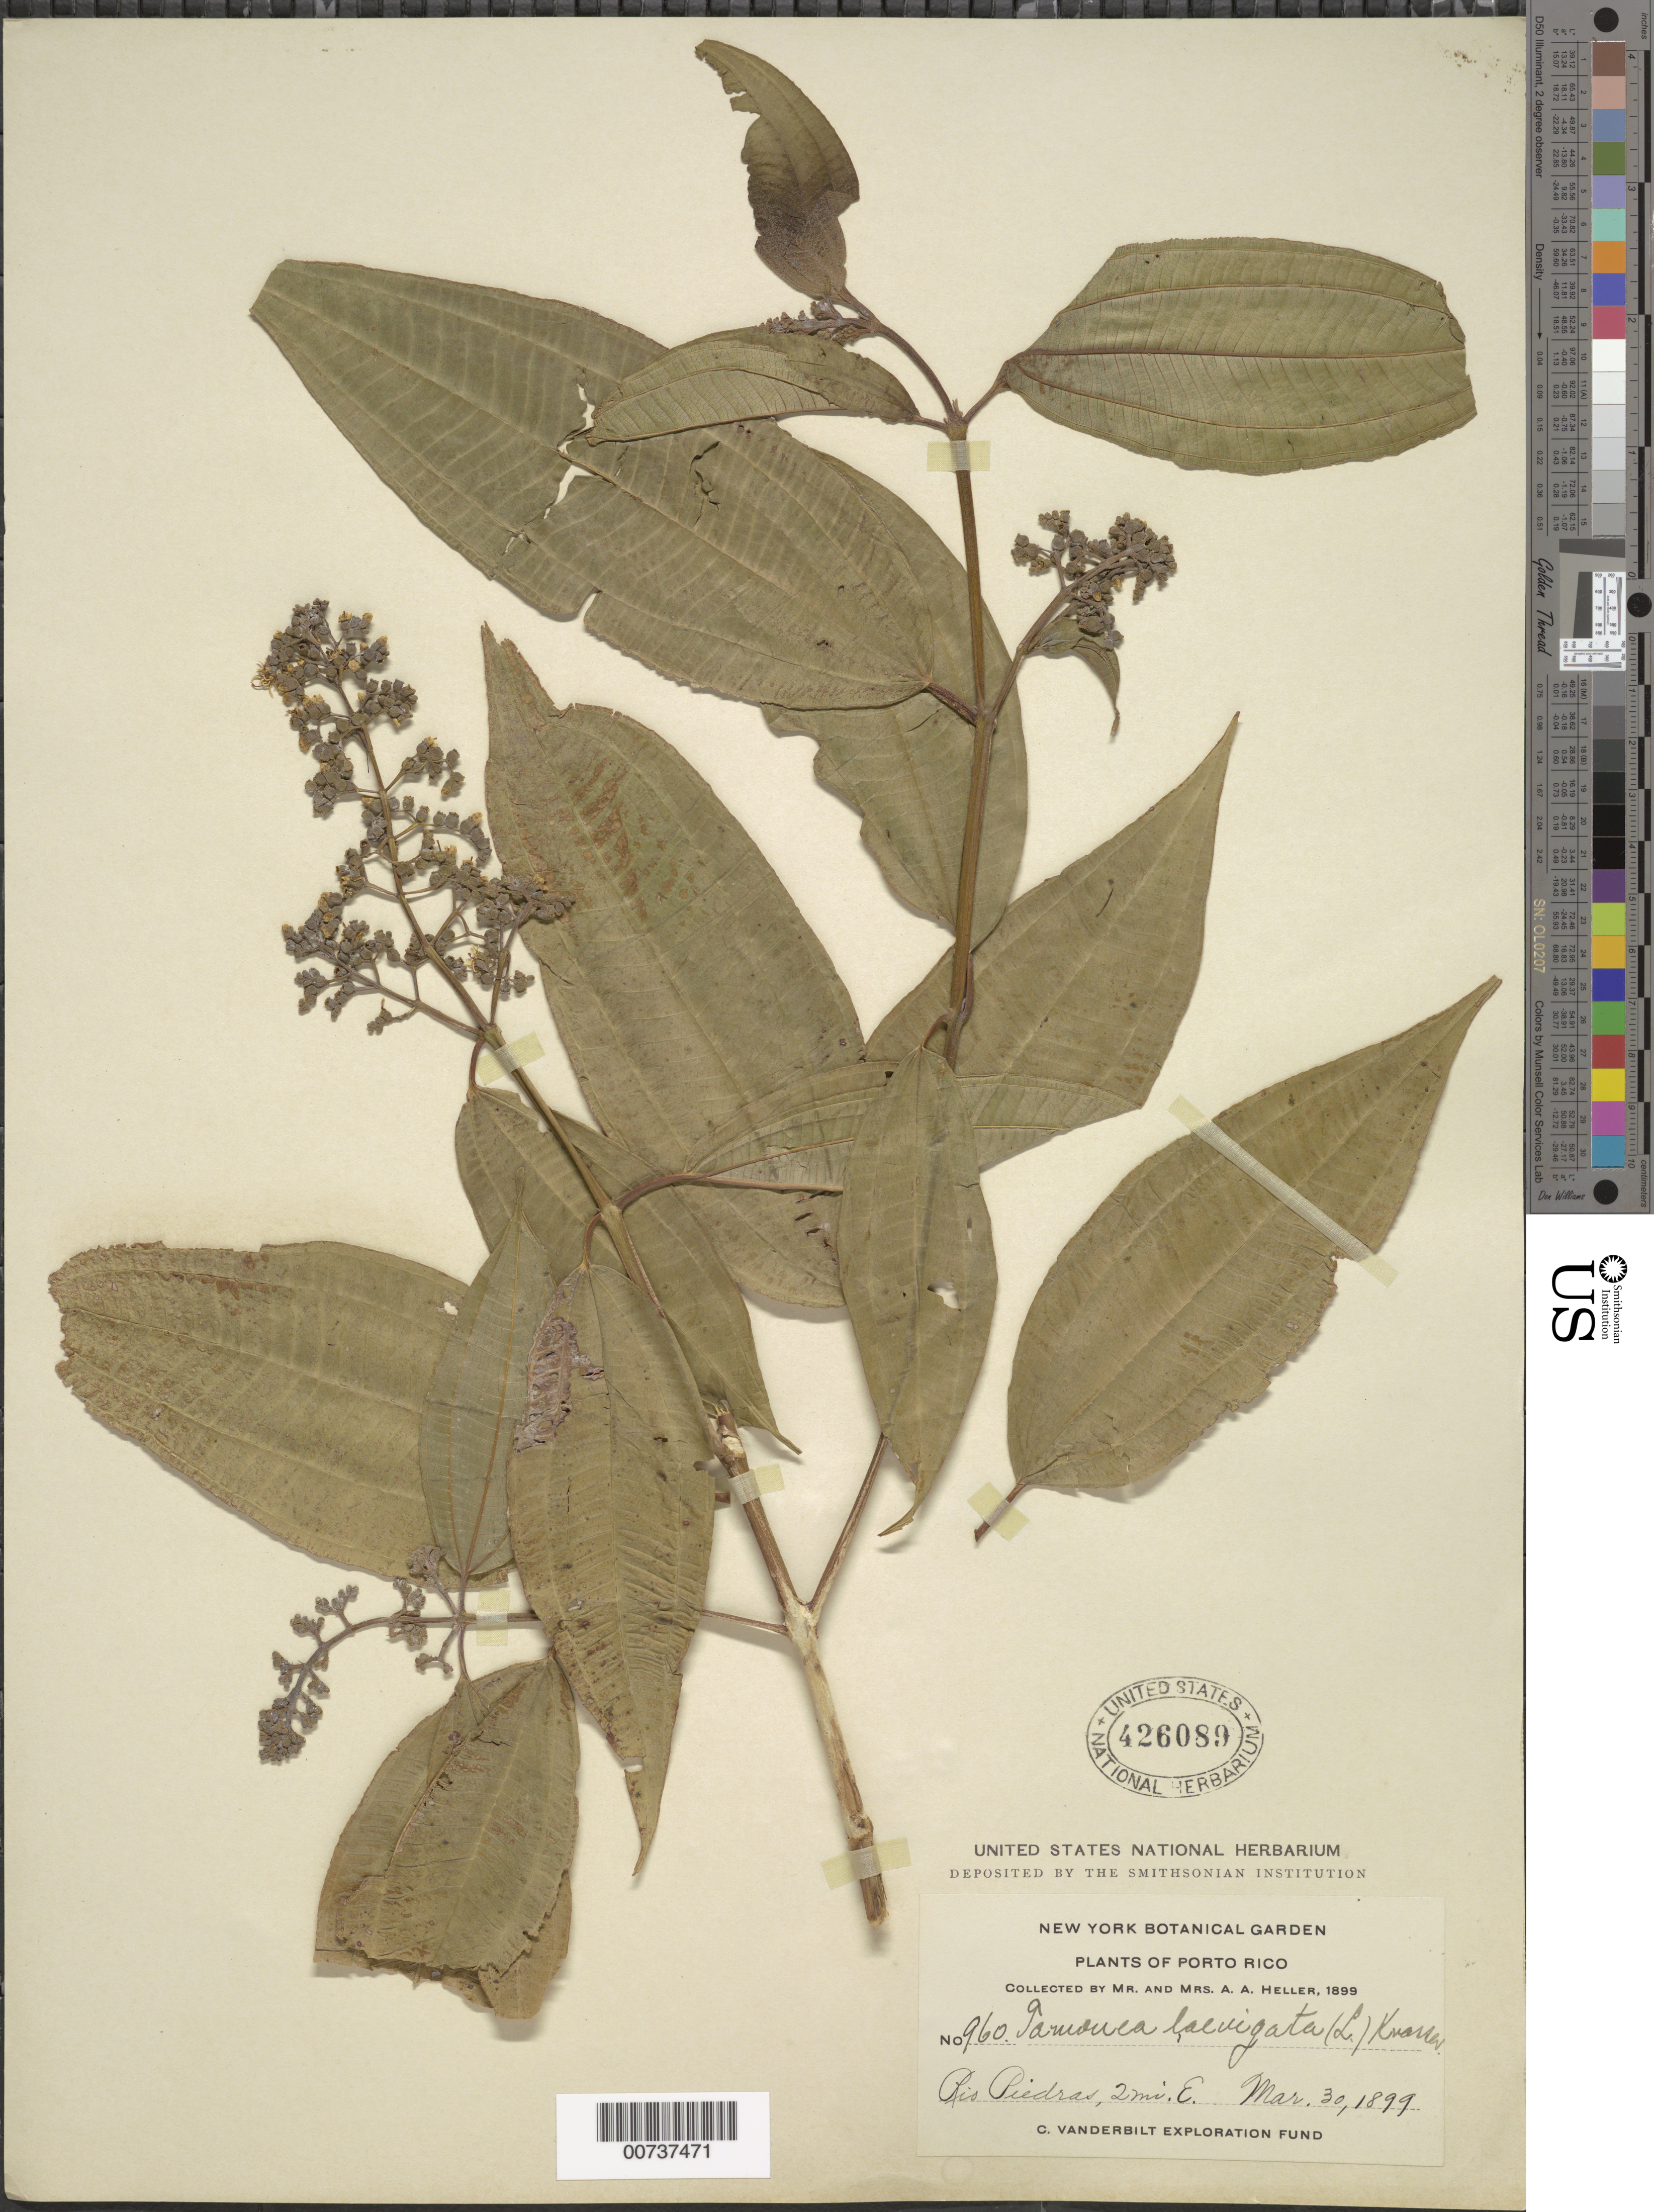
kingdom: Plantae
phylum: Tracheophyta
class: Magnoliopsida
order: Myrtales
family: Melastomataceae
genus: Miconia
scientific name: Miconia laevigata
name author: (L.) D. Don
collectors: A. A. Heller & E. G. Heller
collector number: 960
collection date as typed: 30 Mar 1899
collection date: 1899-03-30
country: Puerto Rico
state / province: San Juan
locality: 2 miles East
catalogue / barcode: US 426089